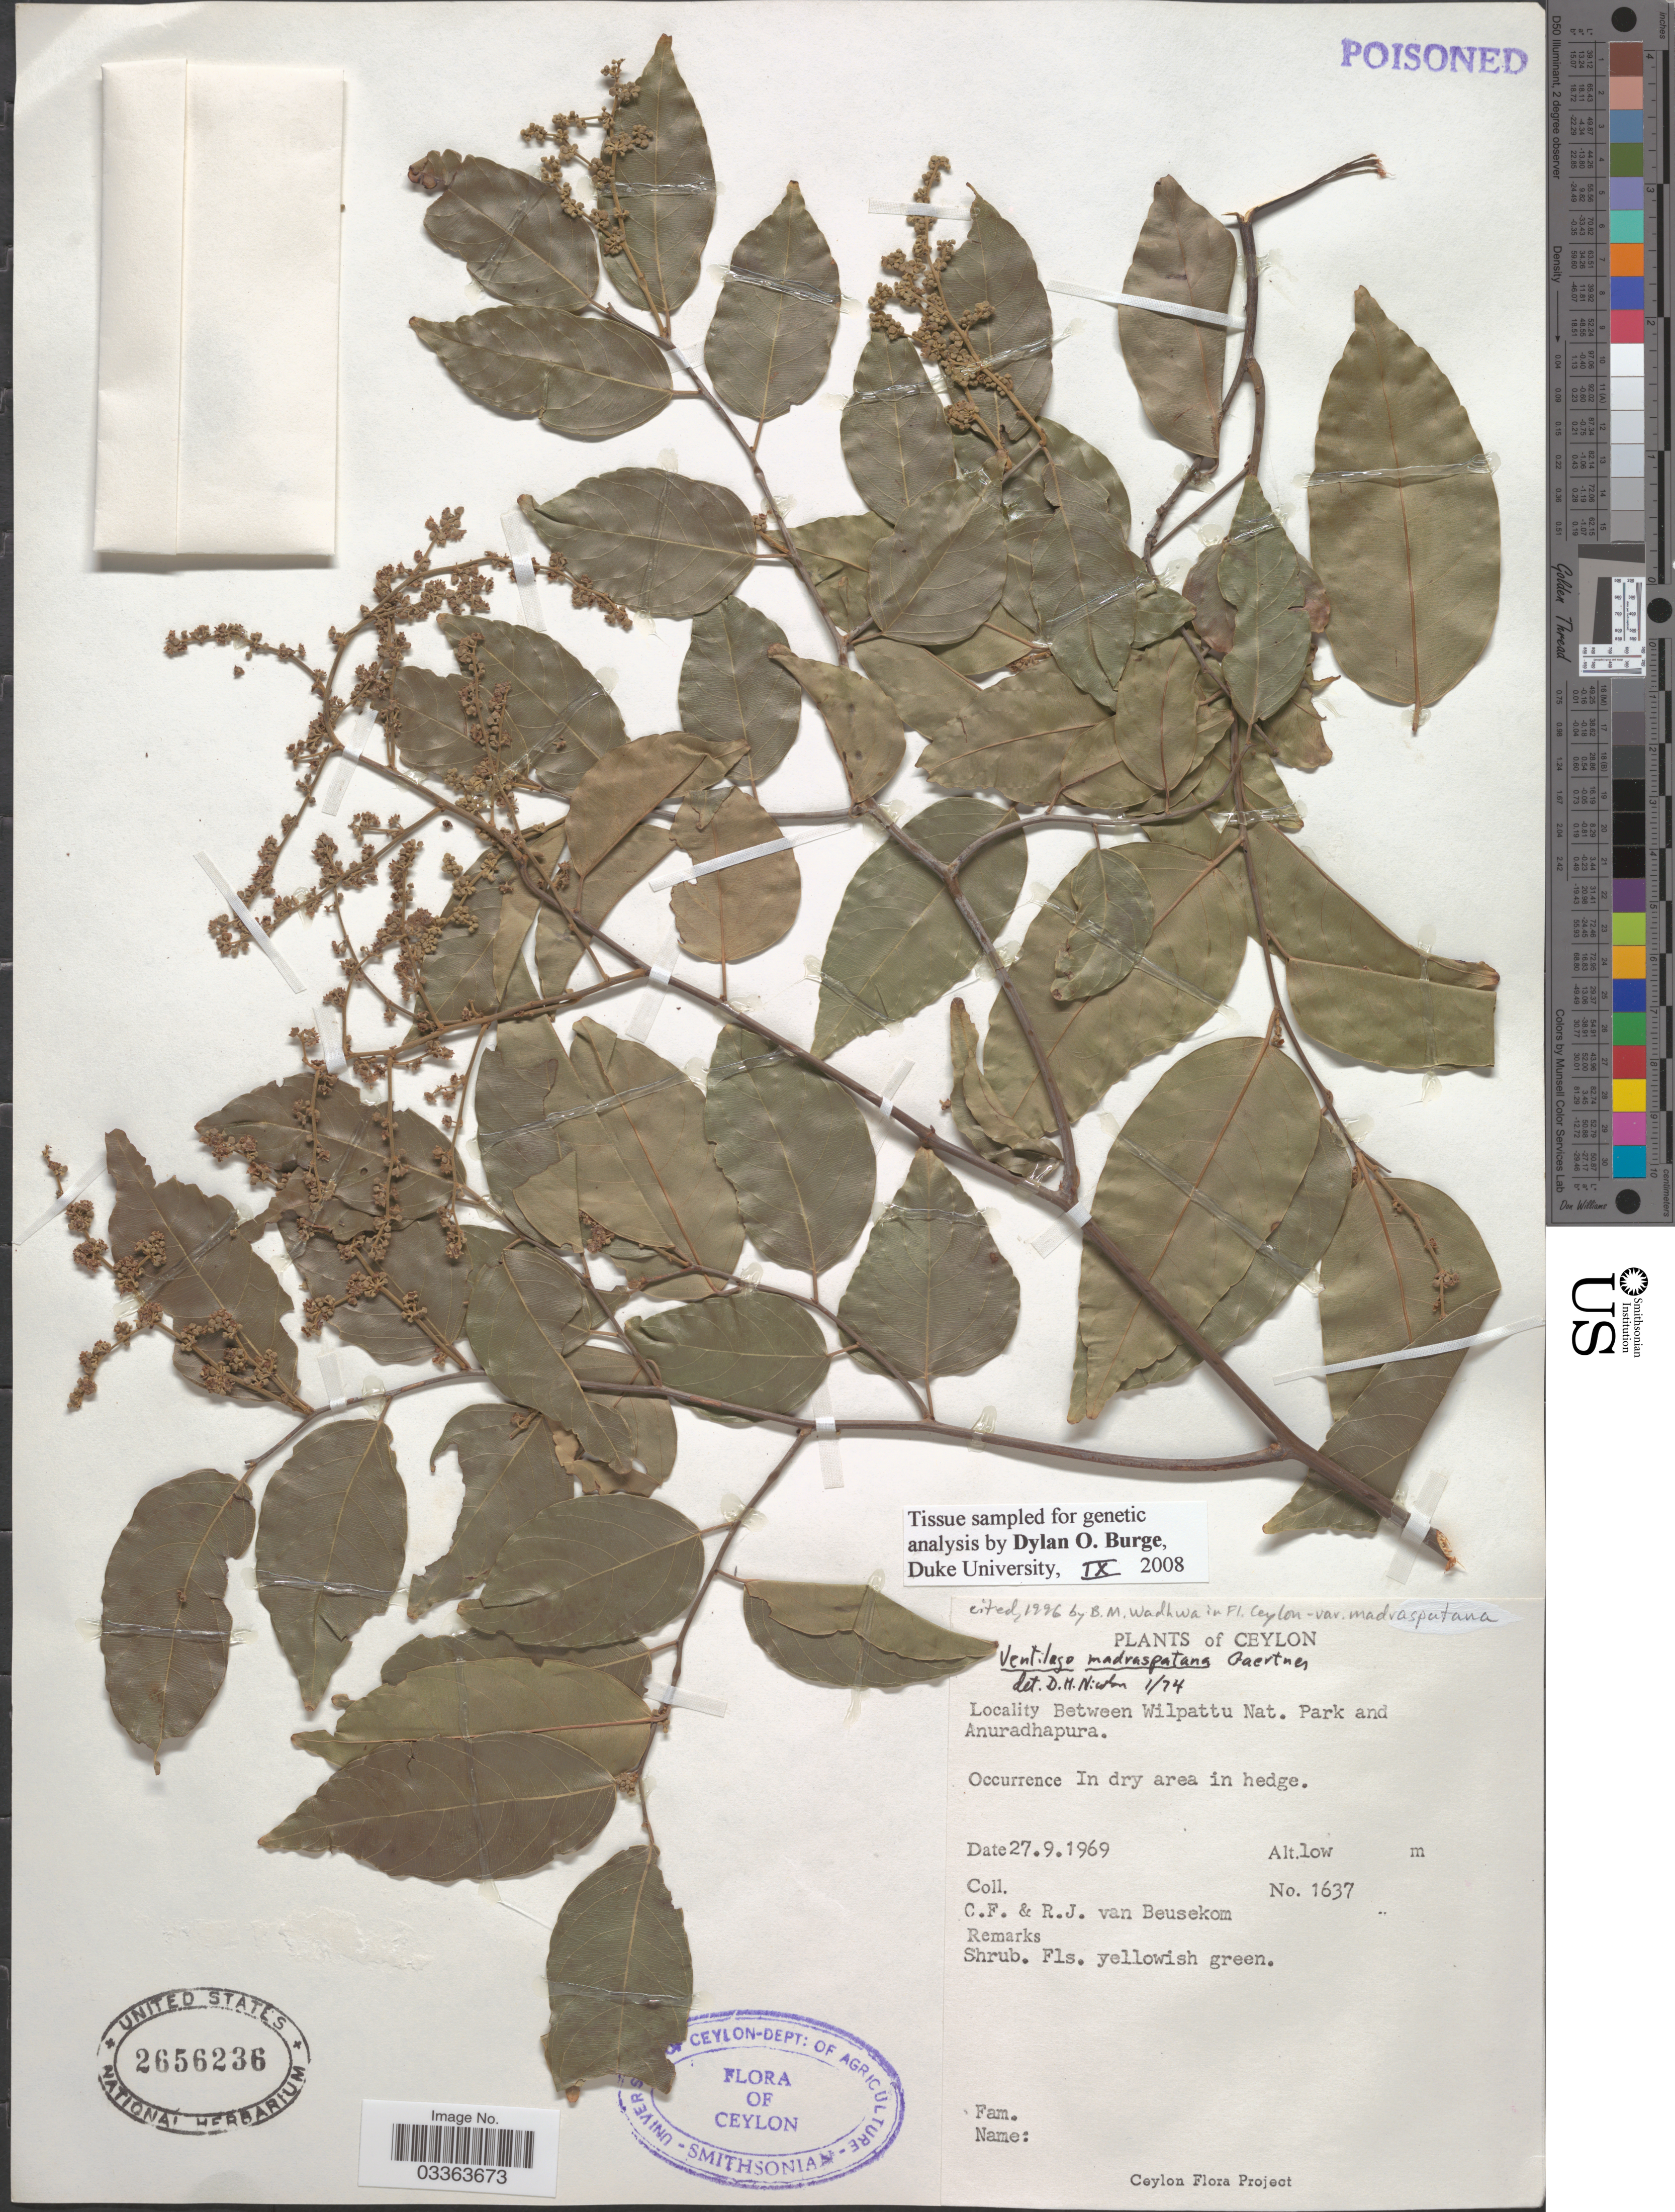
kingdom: Plantae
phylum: Tracheophyta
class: Magnoliopsida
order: Rosales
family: Rhamnaceae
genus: Ventilago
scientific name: Ventilago madraspatana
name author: Gaertn.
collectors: C. F. Beusekom & R. Beusekom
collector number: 1637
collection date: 1969-09-27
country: Sri Lanka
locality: Ceylon. Between Wilpattu Nat. Park and Anuradhapura.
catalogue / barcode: US 2656236